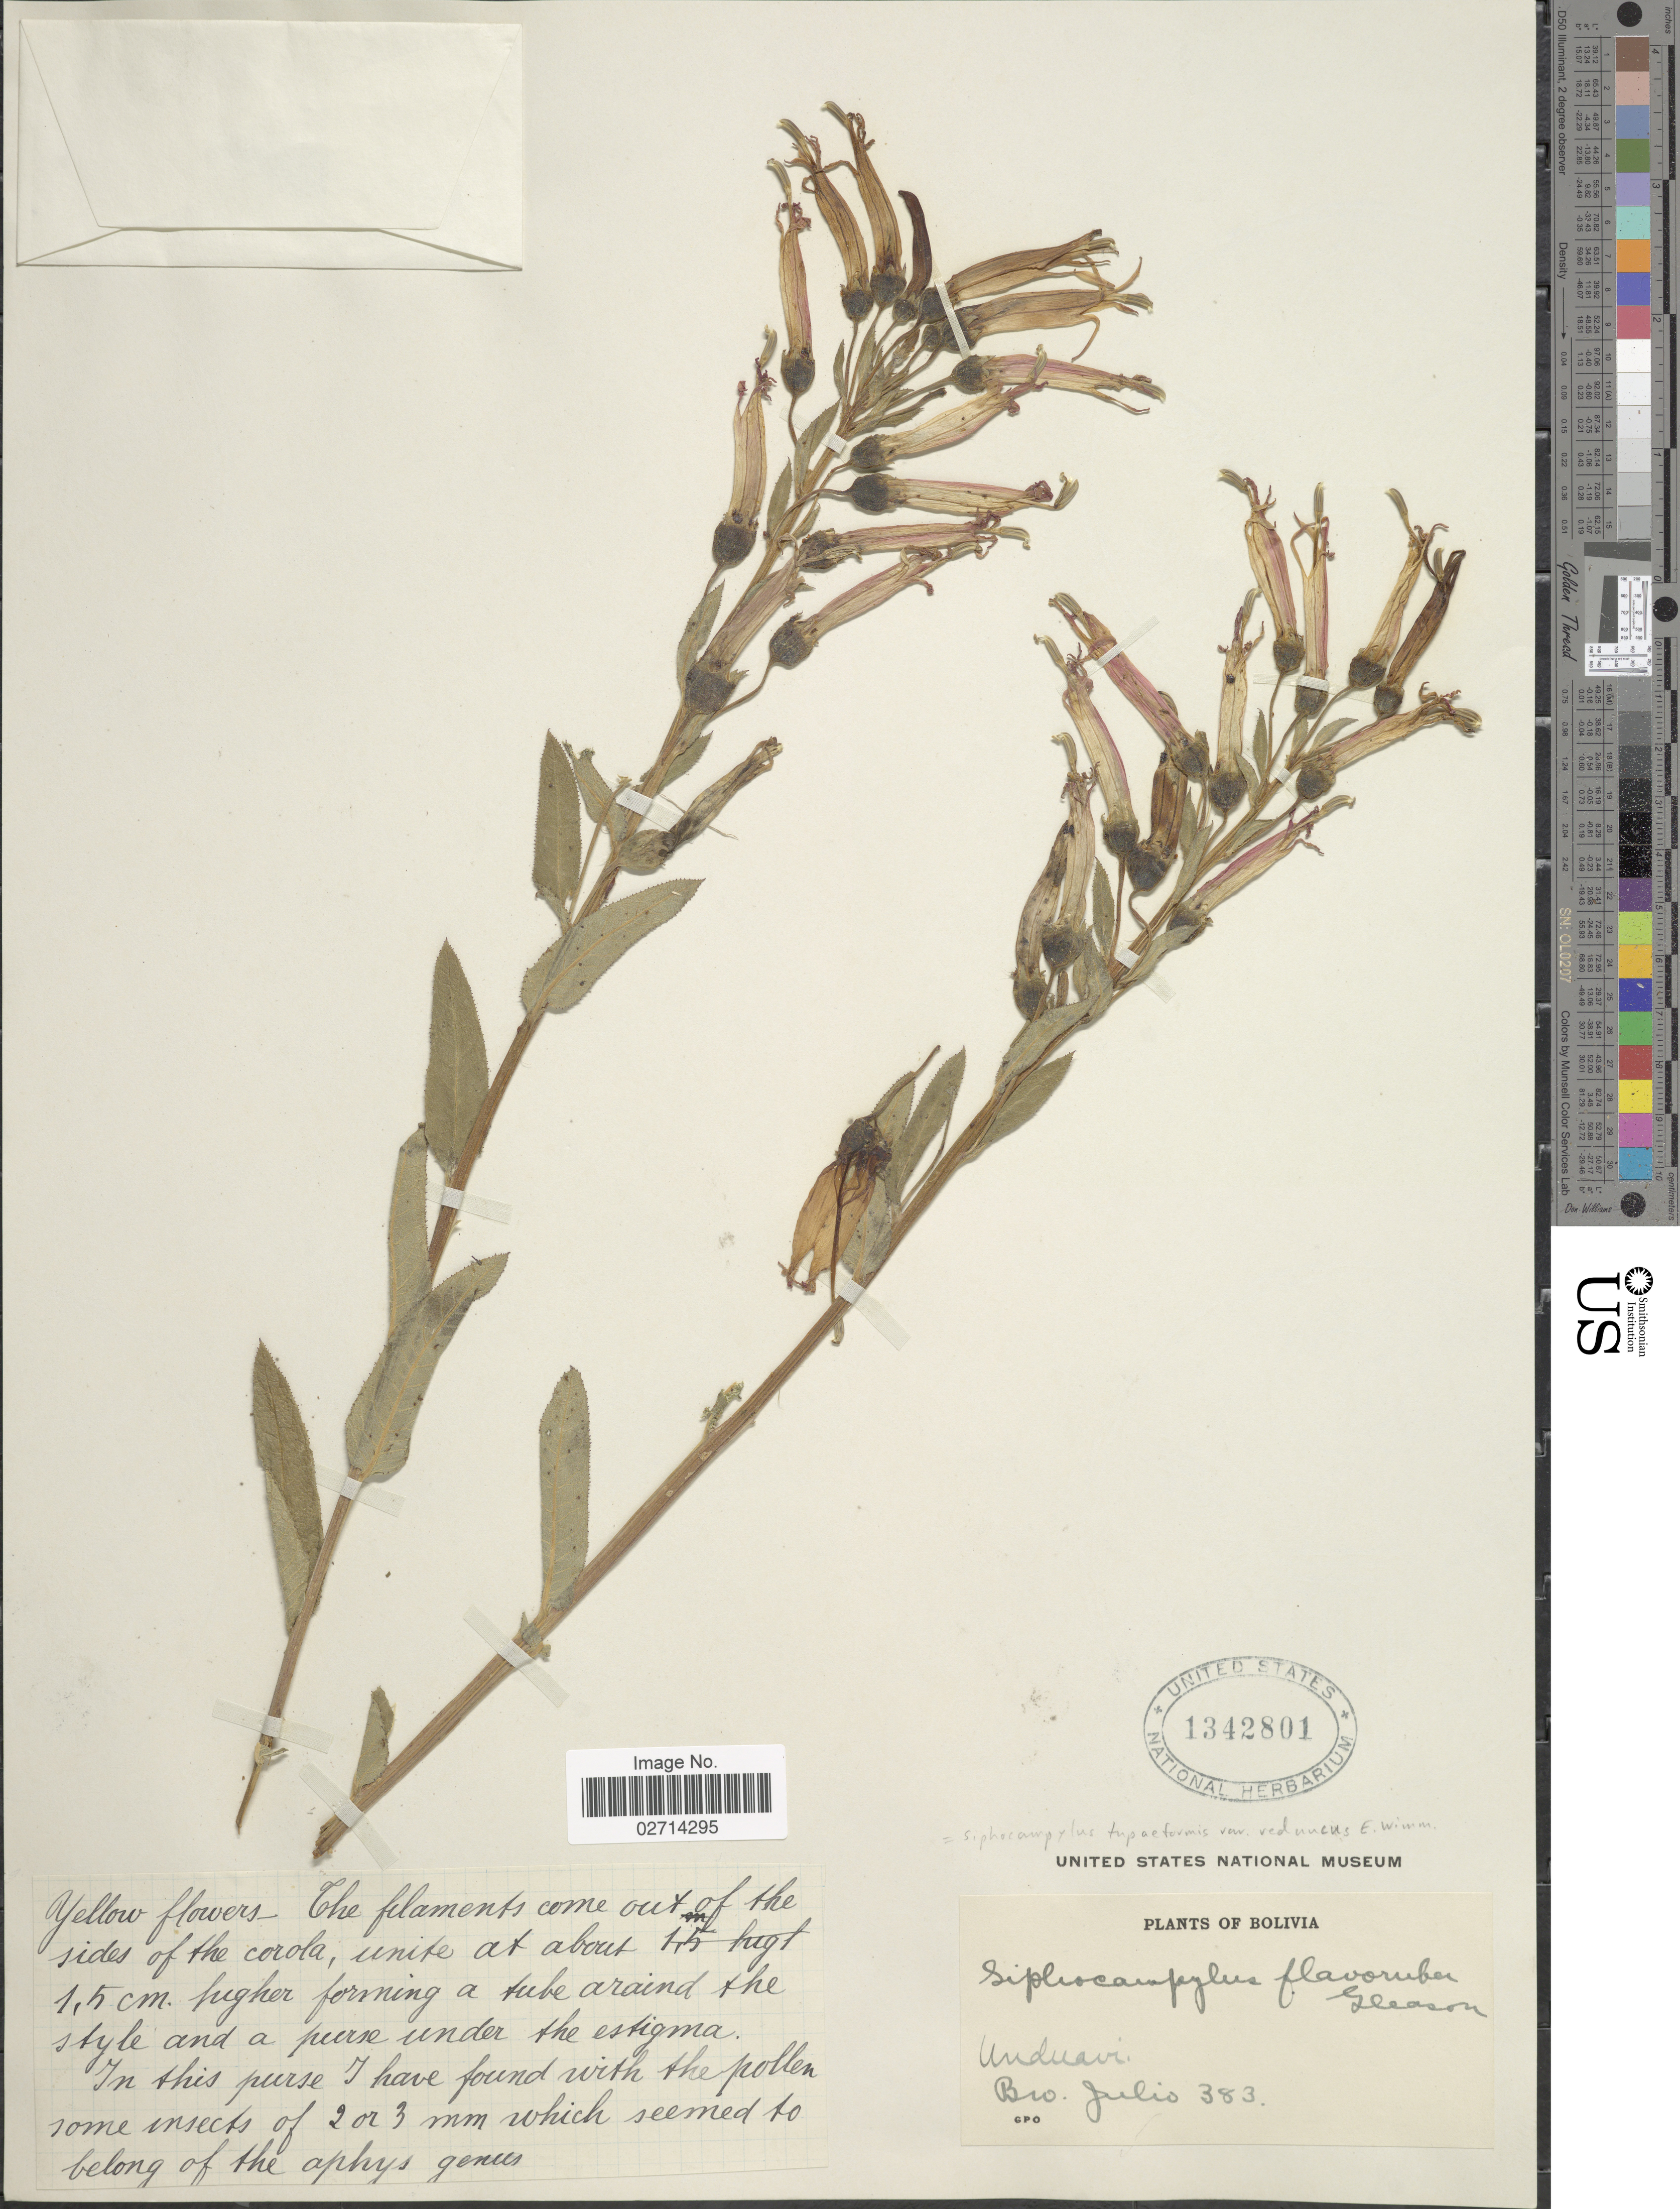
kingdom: Plantae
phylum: Tracheophyta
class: Magnoliopsida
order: Asterales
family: Campanulaceae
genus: Siphocampylus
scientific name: Siphocampylus tupaeformis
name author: Zahlbr.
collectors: Bro. Julio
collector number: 383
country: Bolivia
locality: Unduavi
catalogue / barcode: US 1342801